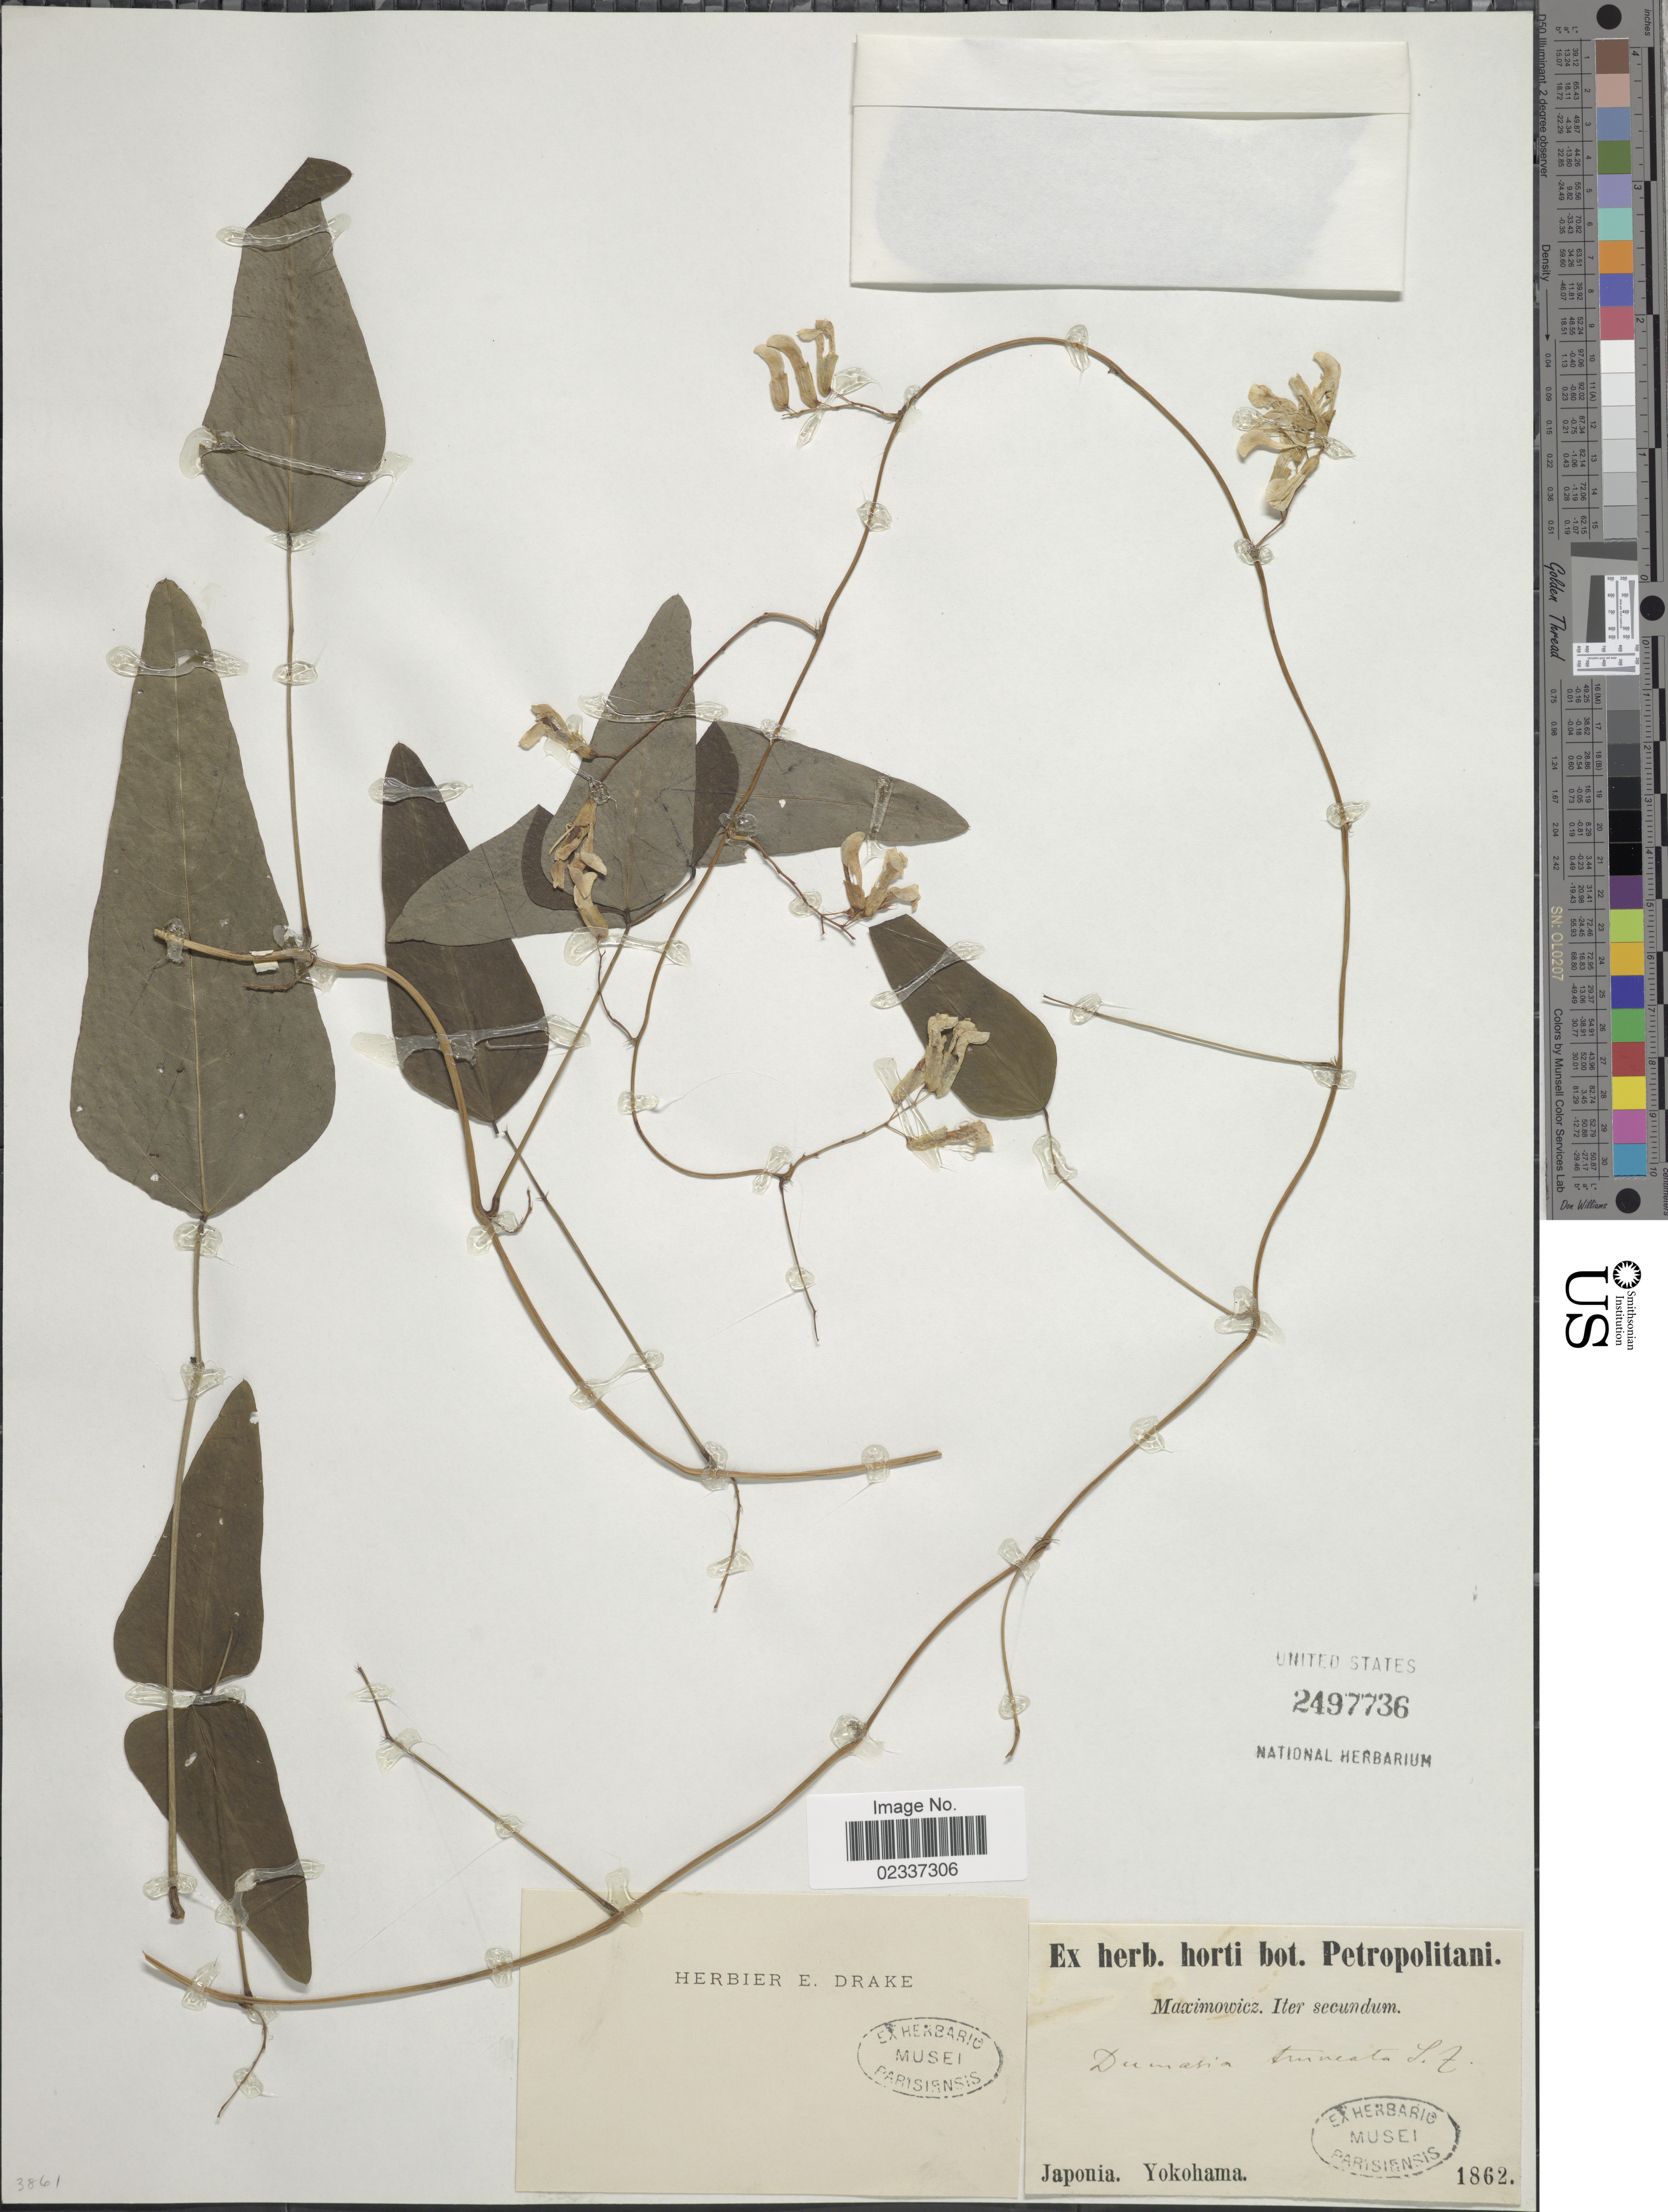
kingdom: Plantae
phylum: Tracheophyta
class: Magnoliopsida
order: Fabales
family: Fabaceae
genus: Dumasia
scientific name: Dumasia truncata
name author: Siebold & Zucc.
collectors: Maximowicz, --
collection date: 1862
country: Japan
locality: Japonia, Yokohama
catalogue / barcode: US 2497736